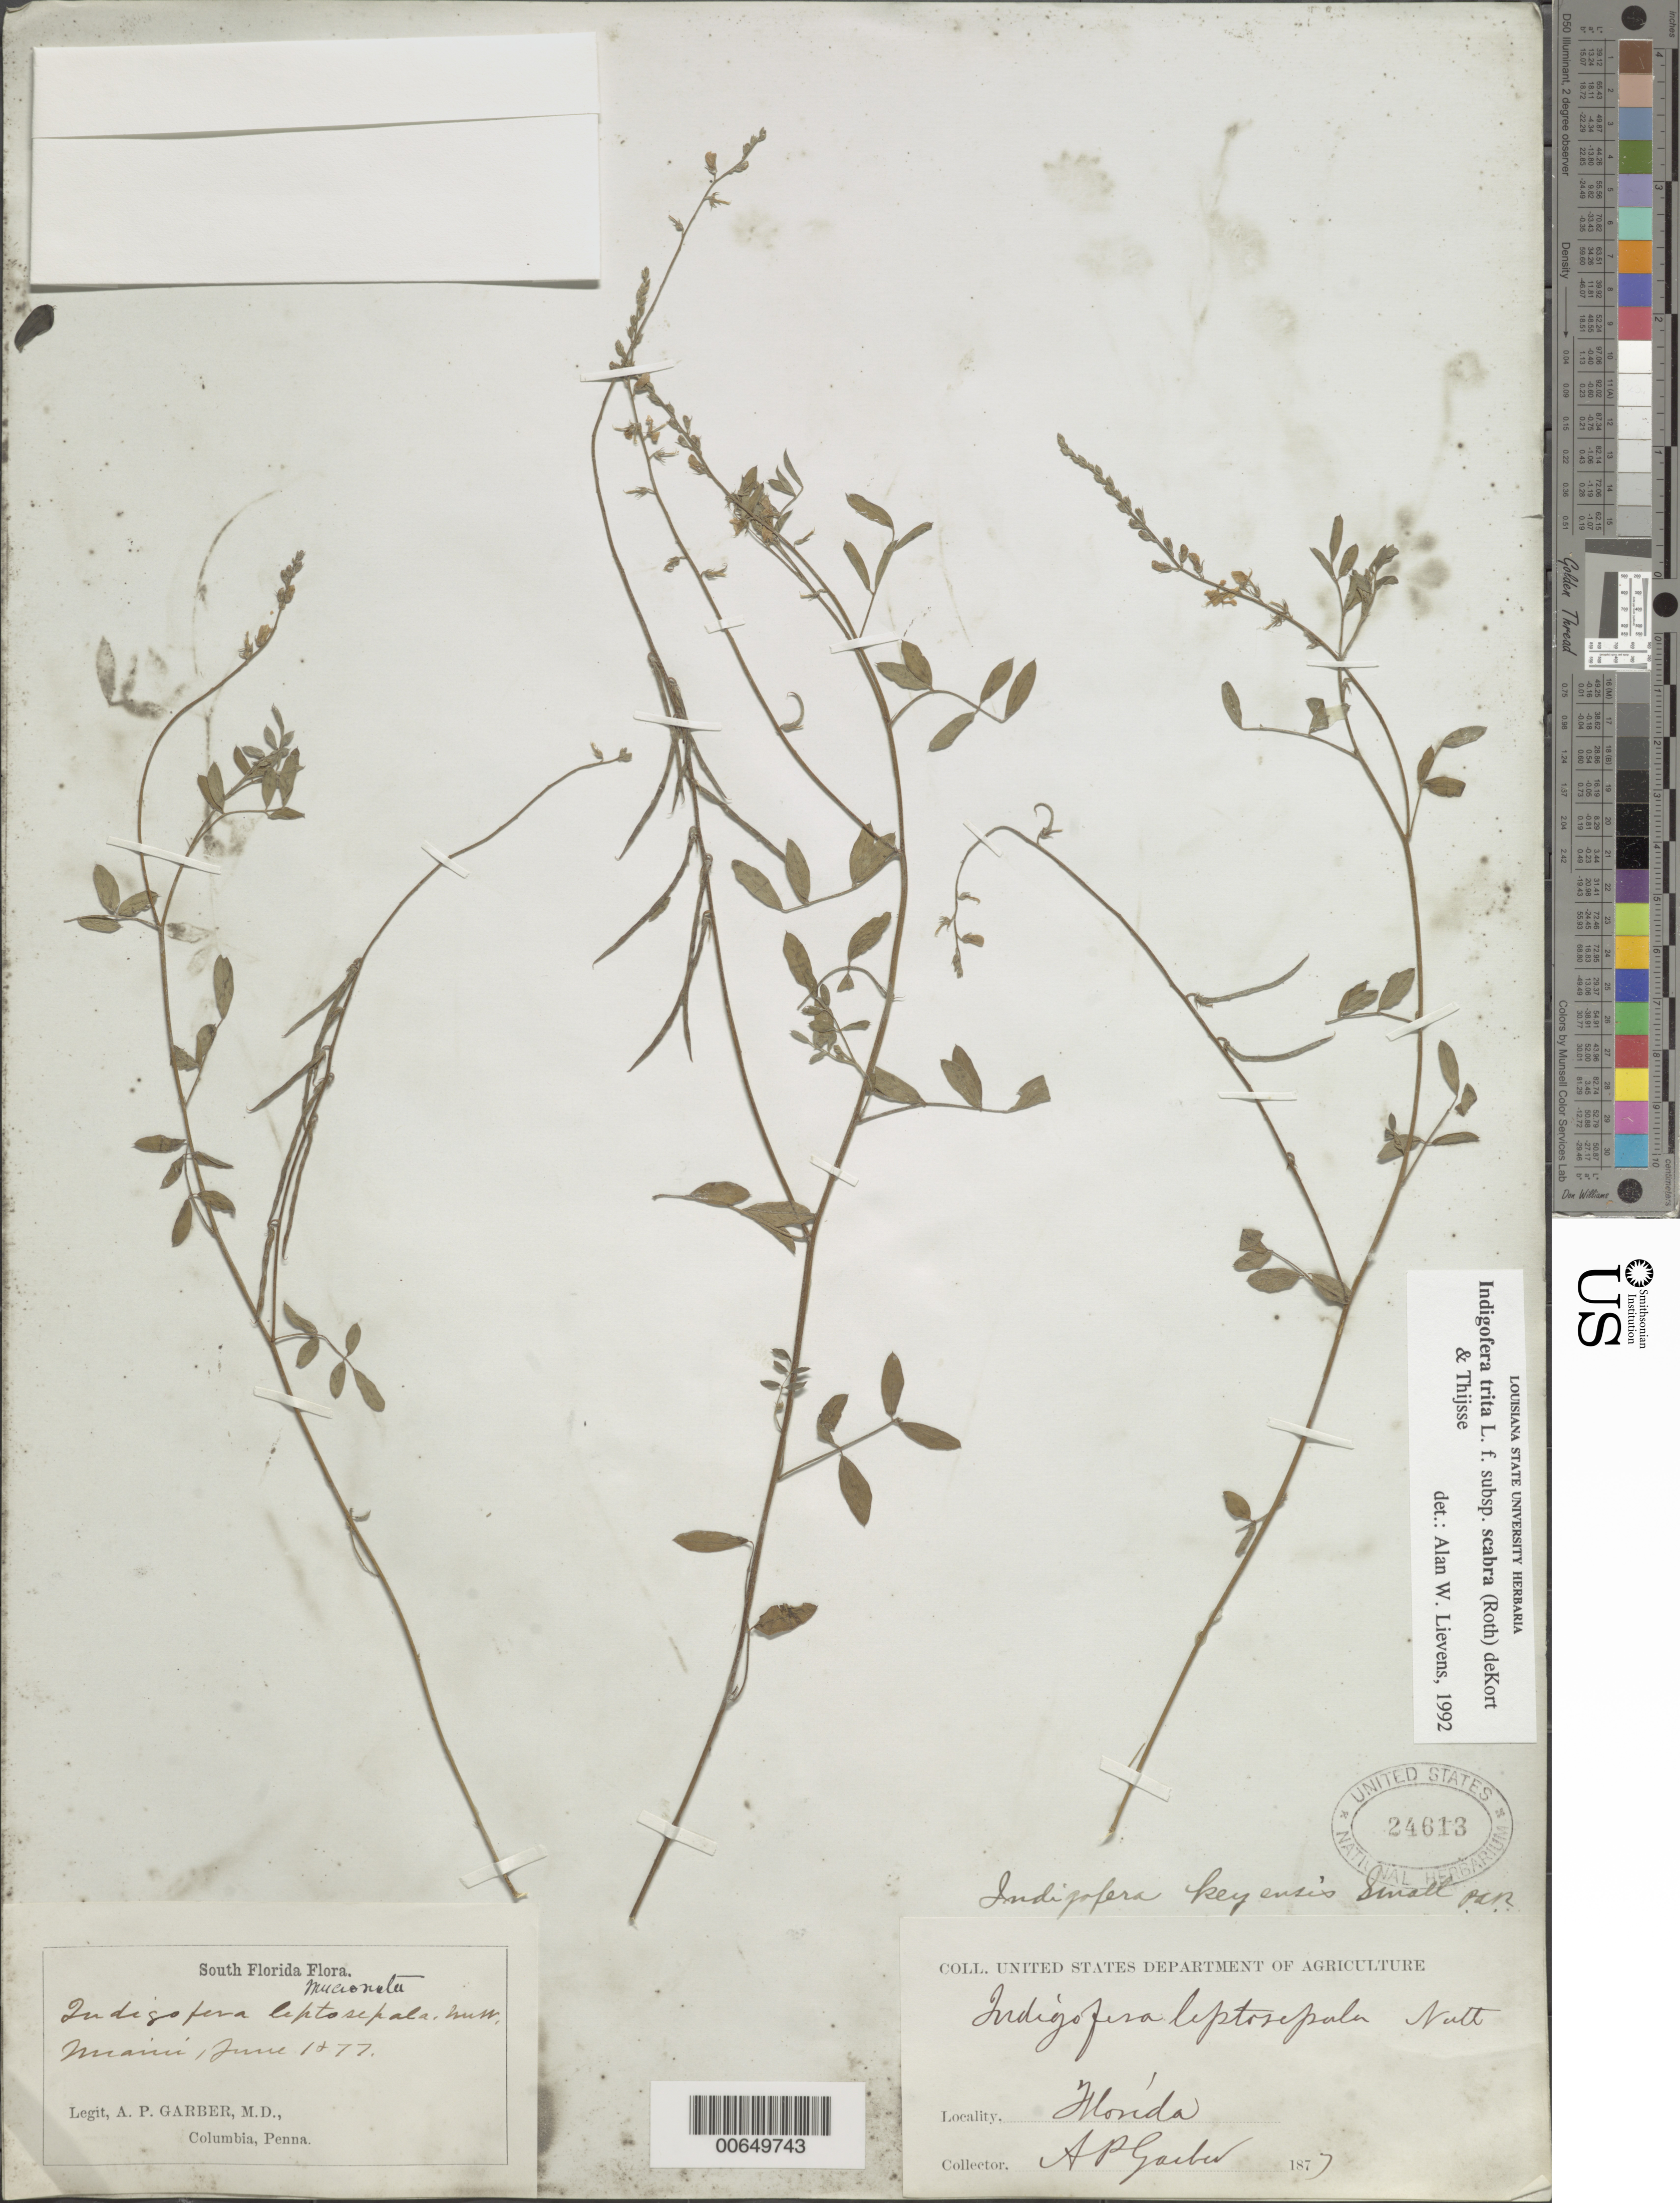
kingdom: Plantae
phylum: Tracheophyta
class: Magnoliopsida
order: Fabales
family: Fabaceae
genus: Indigofera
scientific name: Indigofera trita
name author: L. f.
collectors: A. P. Garber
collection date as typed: Jun 1877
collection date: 1877-06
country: United States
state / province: Florida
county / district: Dade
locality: Miami.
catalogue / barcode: US 24613